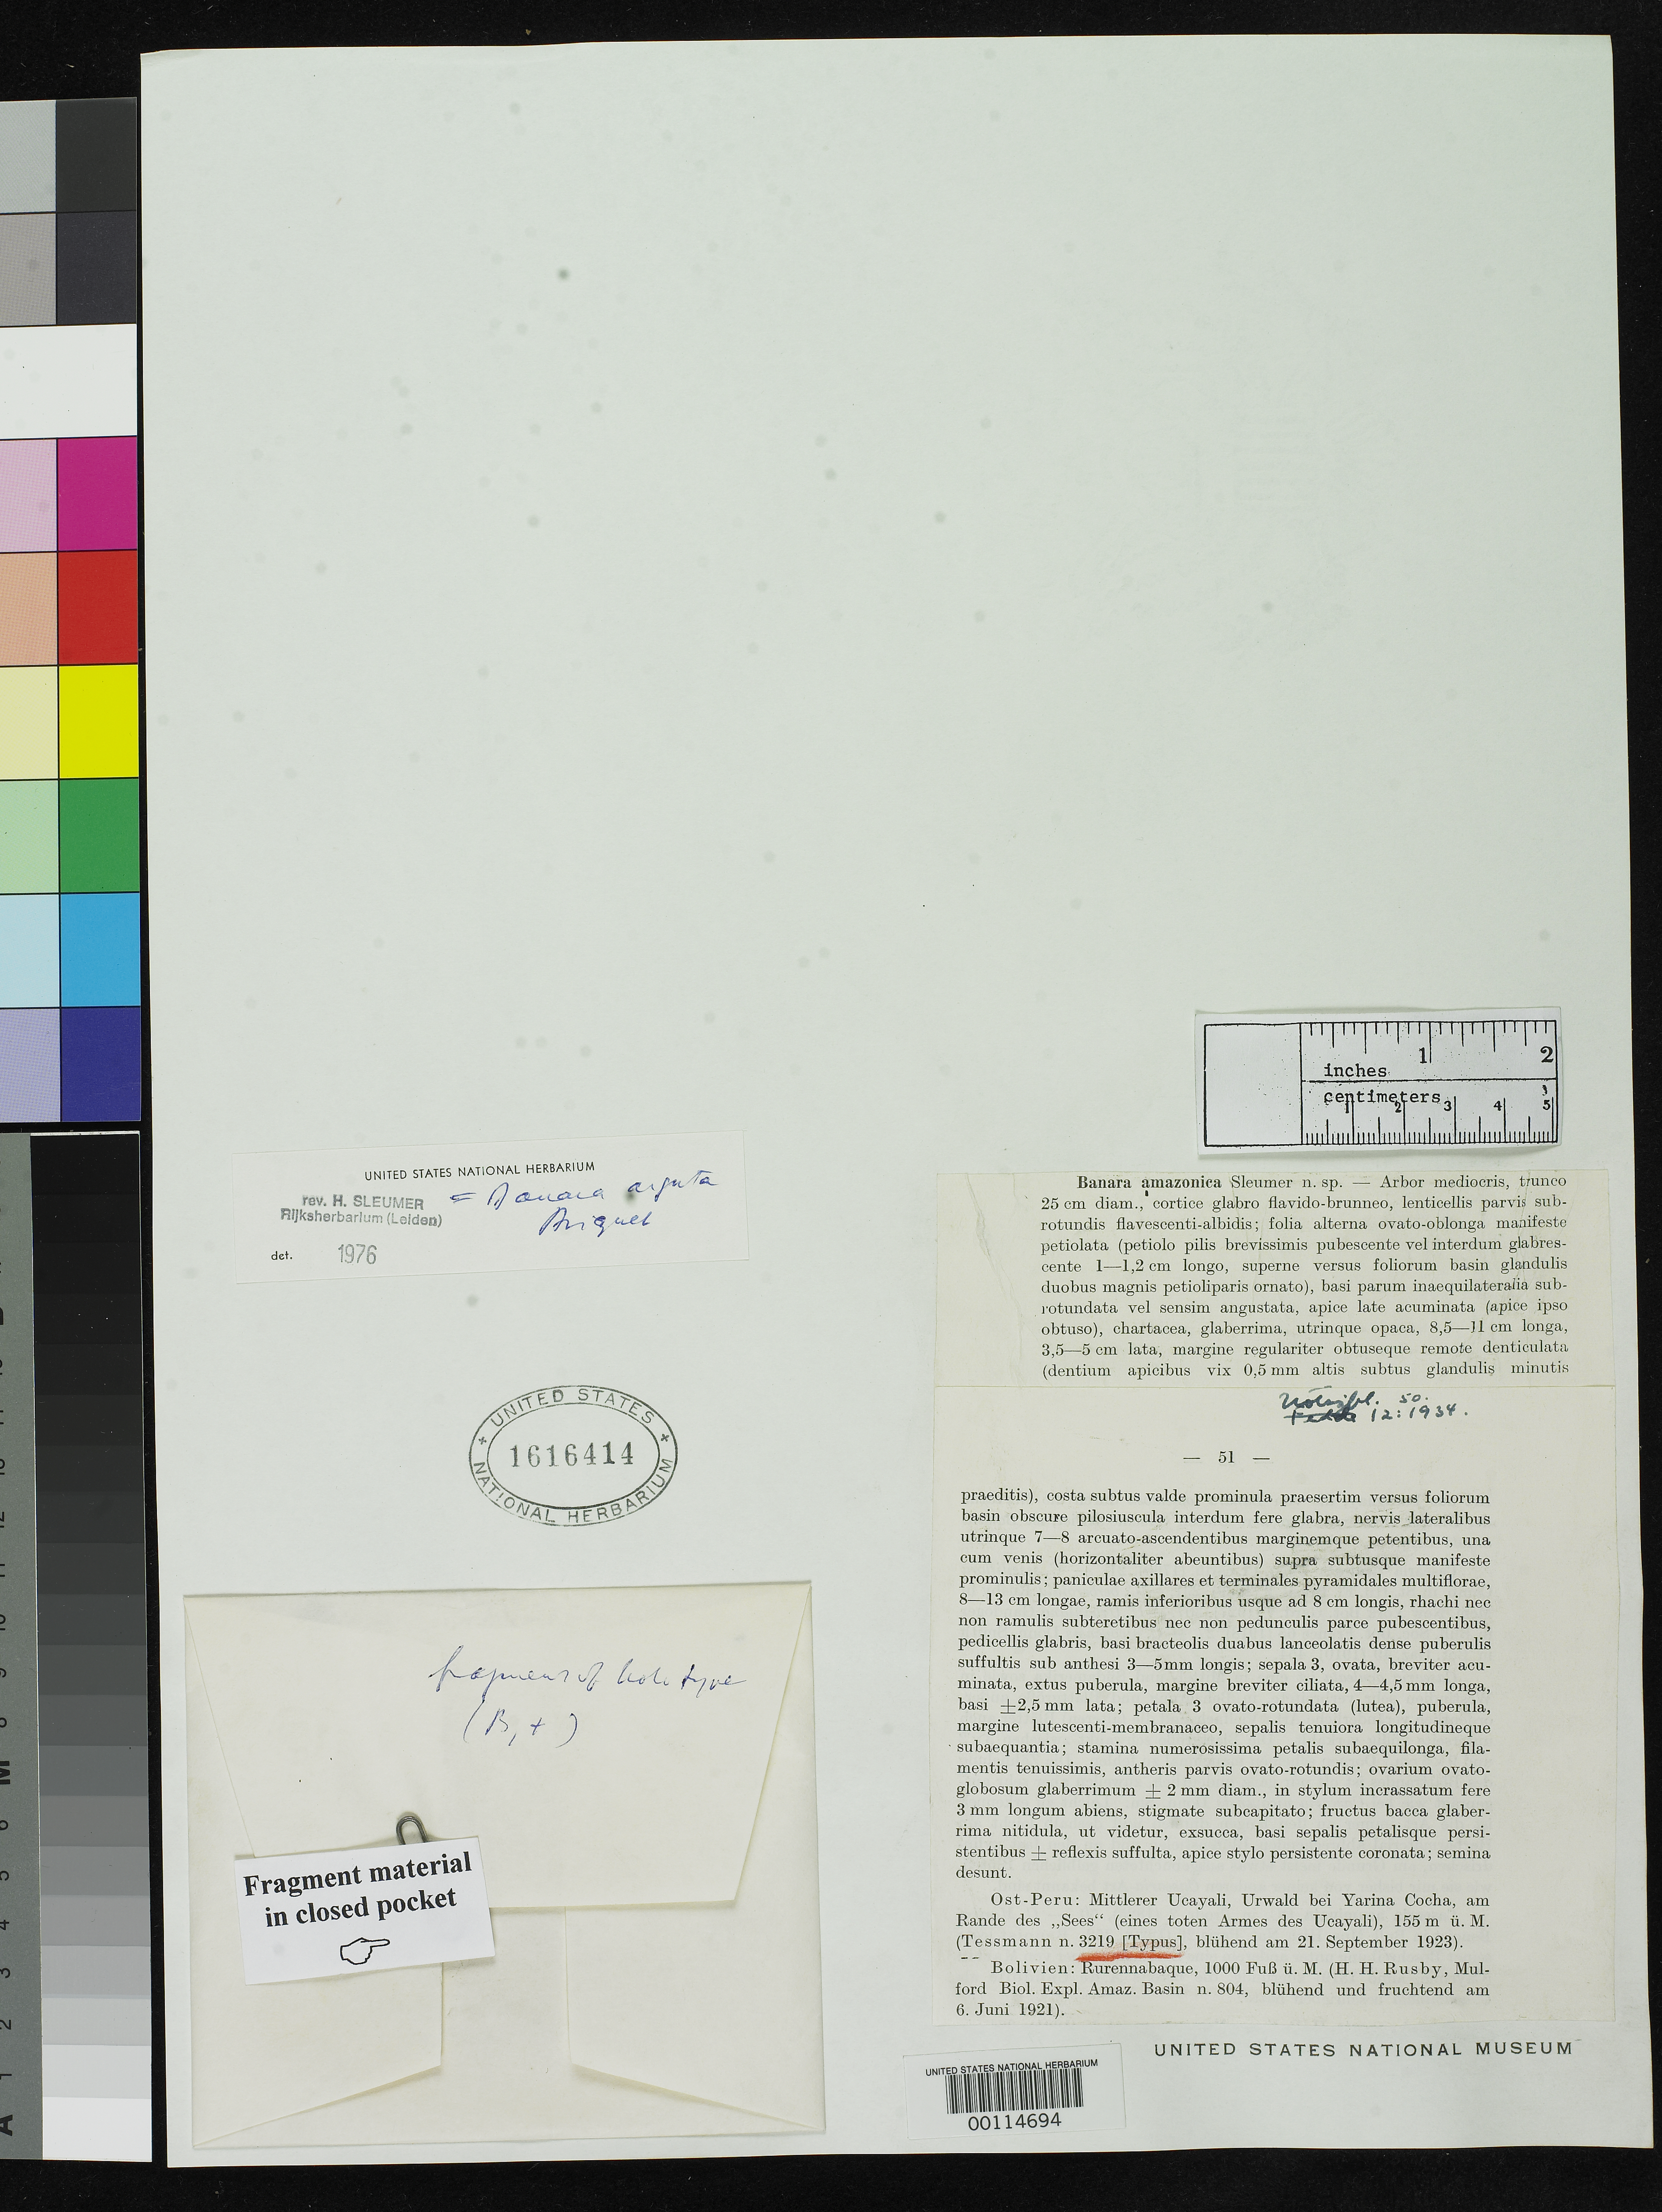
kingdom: Plantae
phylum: Tracheophyta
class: Magnoliopsida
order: Malpighiales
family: Salicaceae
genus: Banara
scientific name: Banara amazonica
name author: Sleumer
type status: Type Fragment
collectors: G. Tessmann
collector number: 3219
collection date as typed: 21 Sep 1923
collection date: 1923-09-21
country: Peru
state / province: Ucayali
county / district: Coronel Portillo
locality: Ucayali River, Yarina Cocha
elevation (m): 155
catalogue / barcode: US 1616414